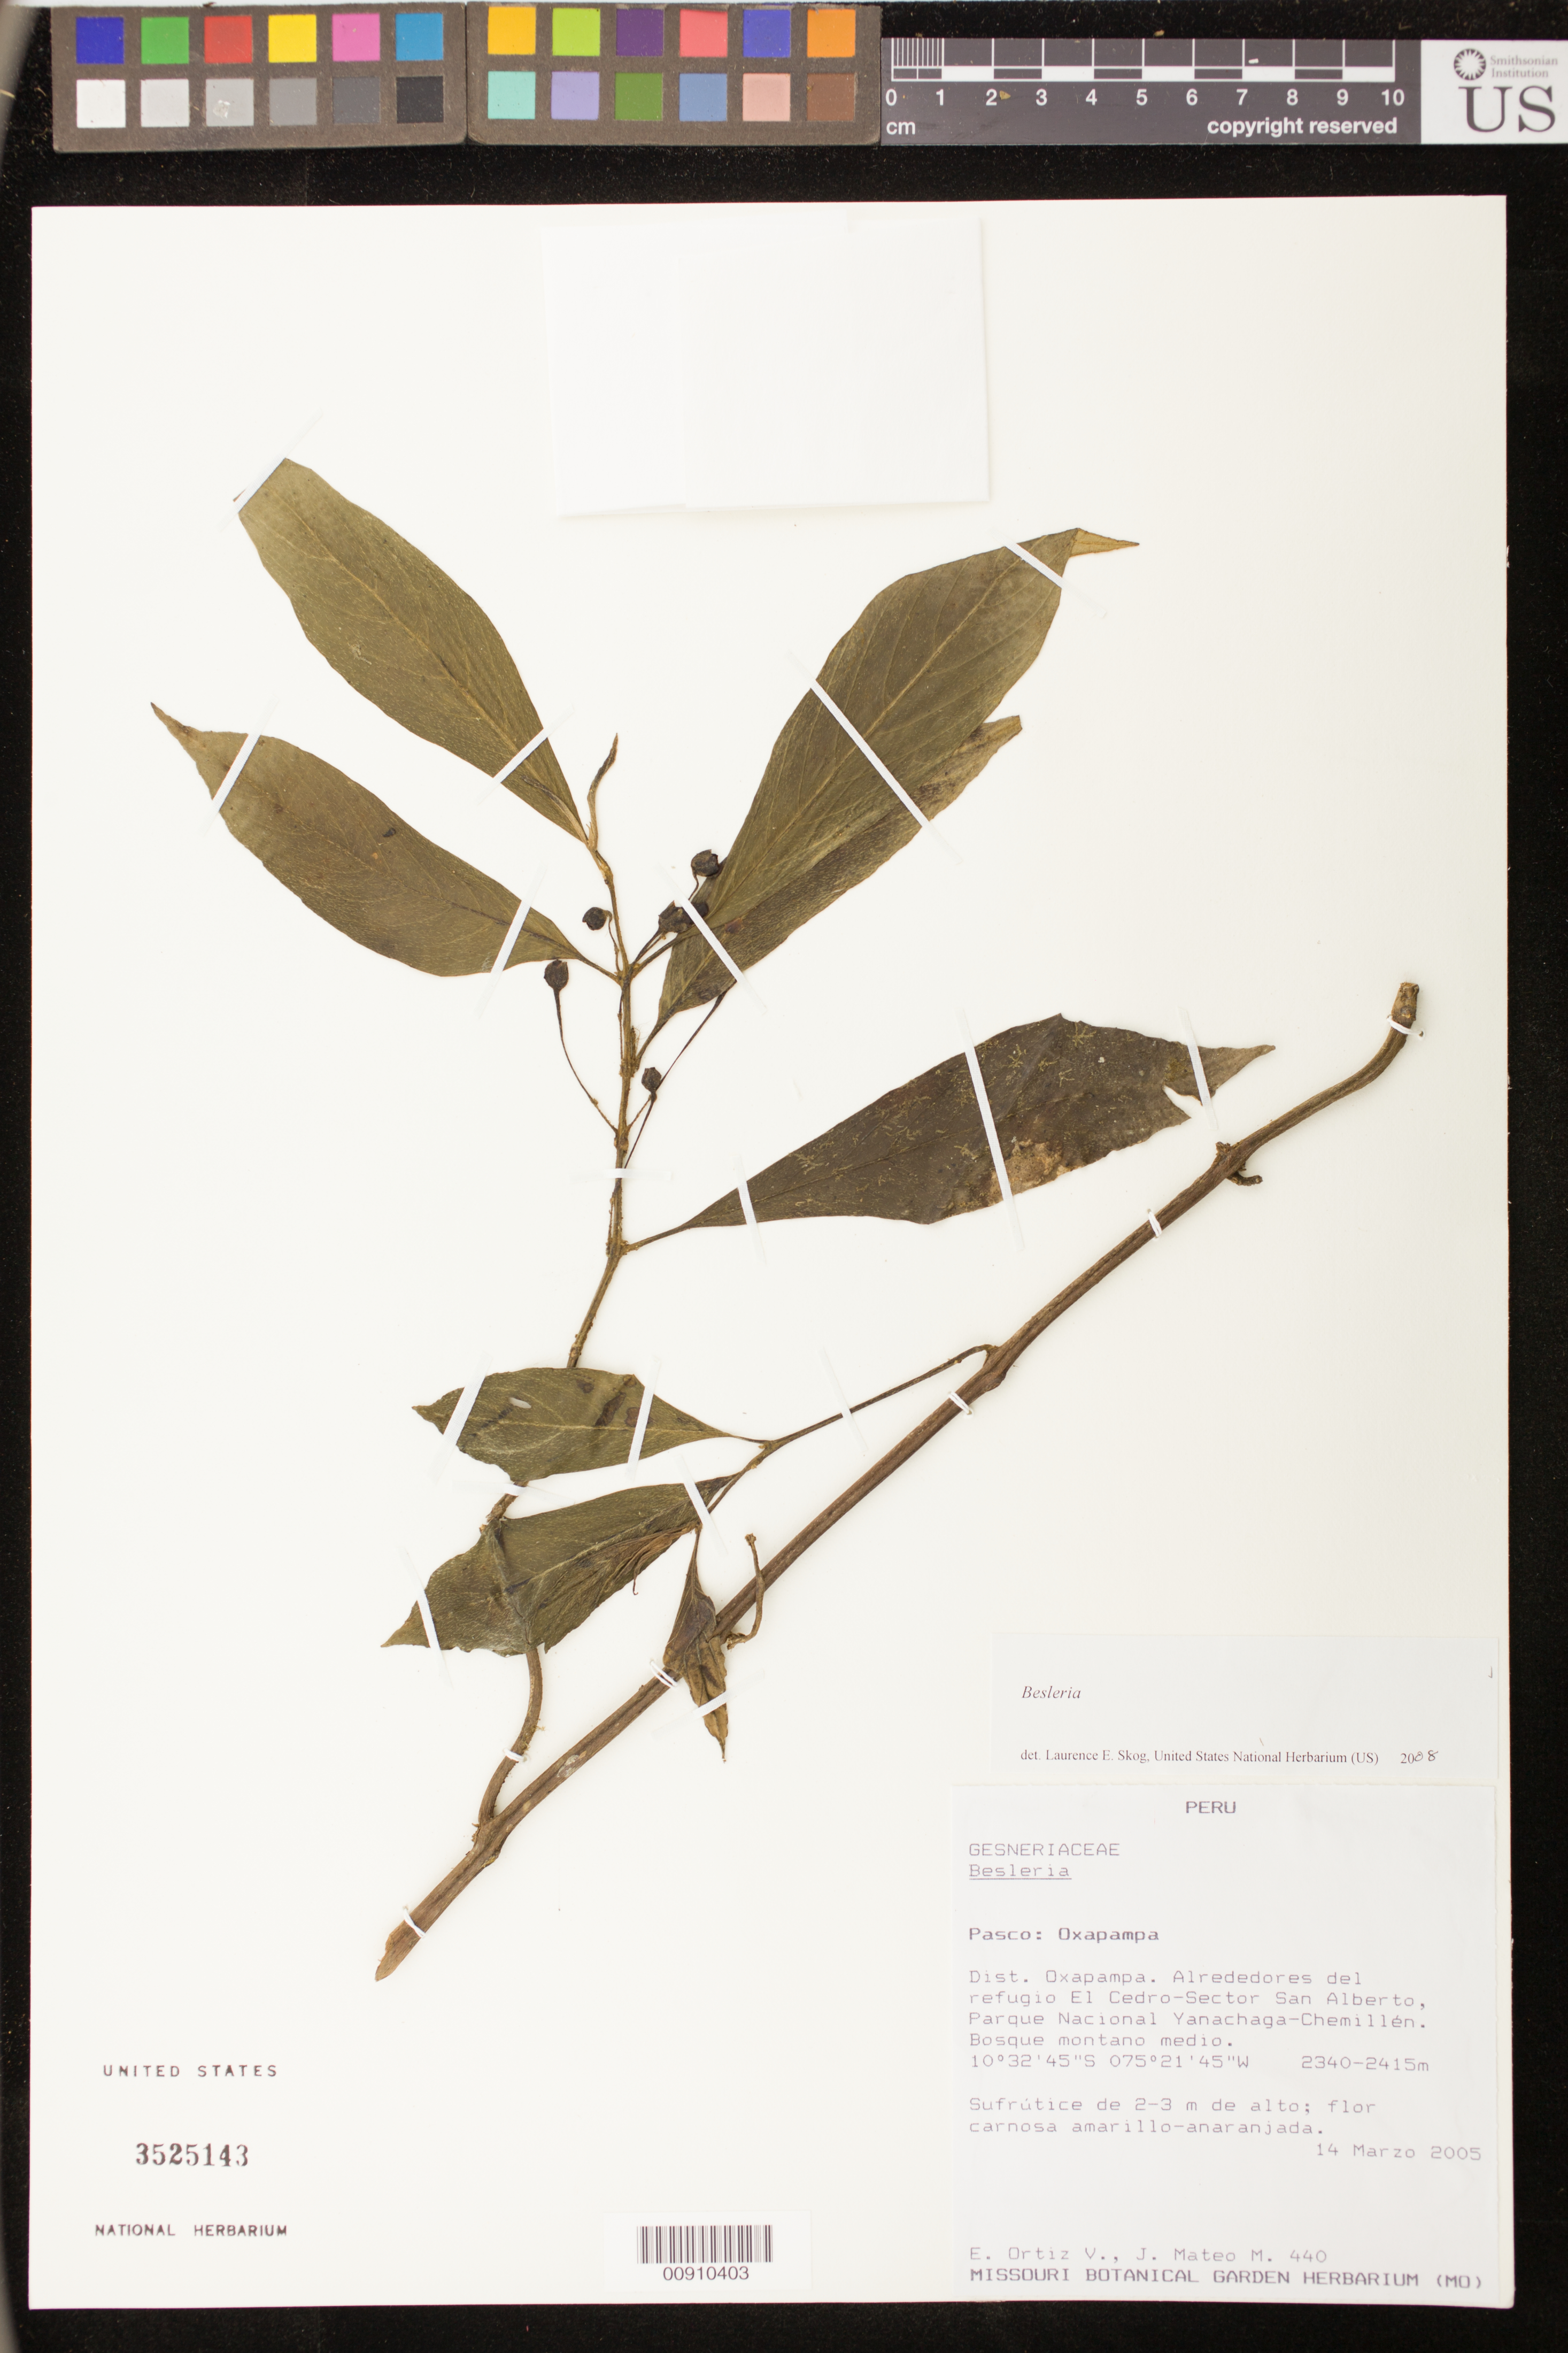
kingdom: Plantae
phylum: Tracheophyta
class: Magnoliopsida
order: Lamiales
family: Gesneriaceae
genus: Besleria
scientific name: Besleria sp.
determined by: Skog, Laurence E.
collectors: E. Ortiz V. & J. Mateo M.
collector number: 440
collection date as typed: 14 Mar 2005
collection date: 2005-03-14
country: Peru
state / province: Pasco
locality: Pasco: Oxapampa. Dist. Oxapampa. Alrededores del refugio El Cedro-Sector San Alberto, Parque Nacional Yanachaga-Chemillén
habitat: Bosque montano medio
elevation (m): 2340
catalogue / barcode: US 3525143